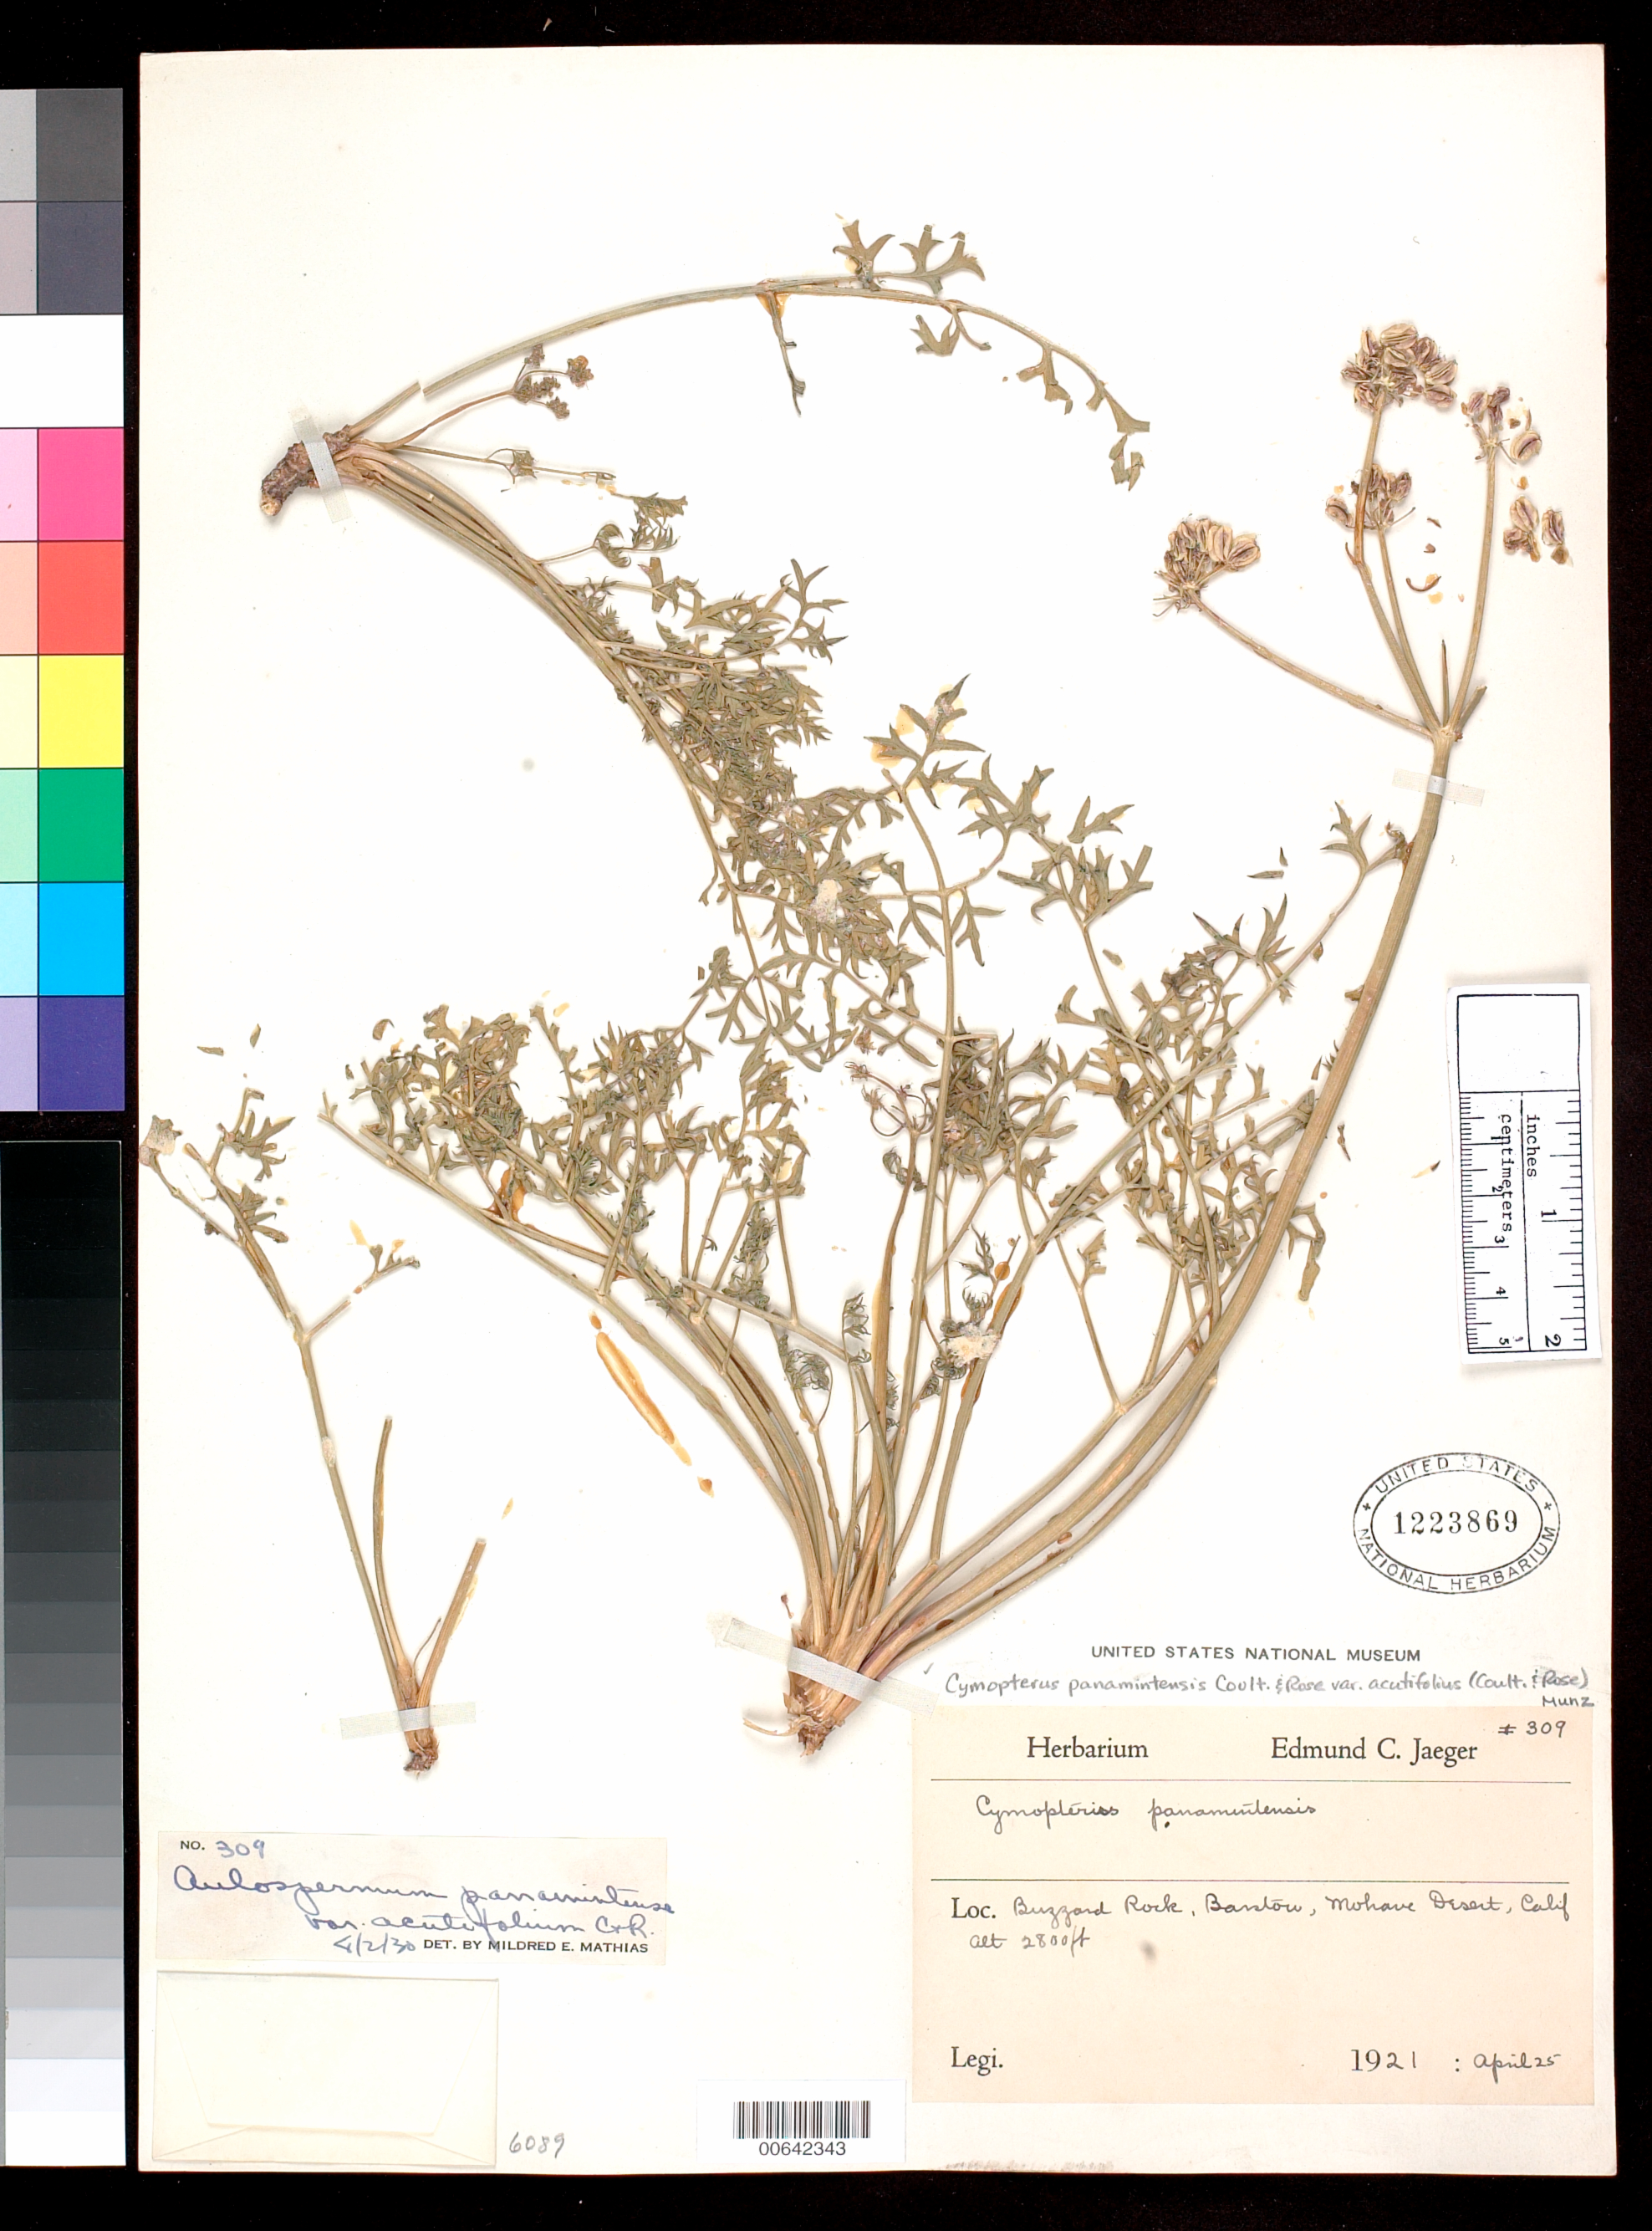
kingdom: Plantae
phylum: Tracheophyta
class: Magnoliopsida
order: Apiales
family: Apiaceae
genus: Cymopterus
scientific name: Cymopterus panamintensis var. acutifolius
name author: (J.M. Coult. & Rose) Munz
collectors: E. Jaeger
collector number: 309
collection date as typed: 25 Apr 1921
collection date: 1921-04-25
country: United States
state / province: California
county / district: Kern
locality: Buzzard Rock, Barstow, Mohave Desert.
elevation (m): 853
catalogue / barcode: US 1223869